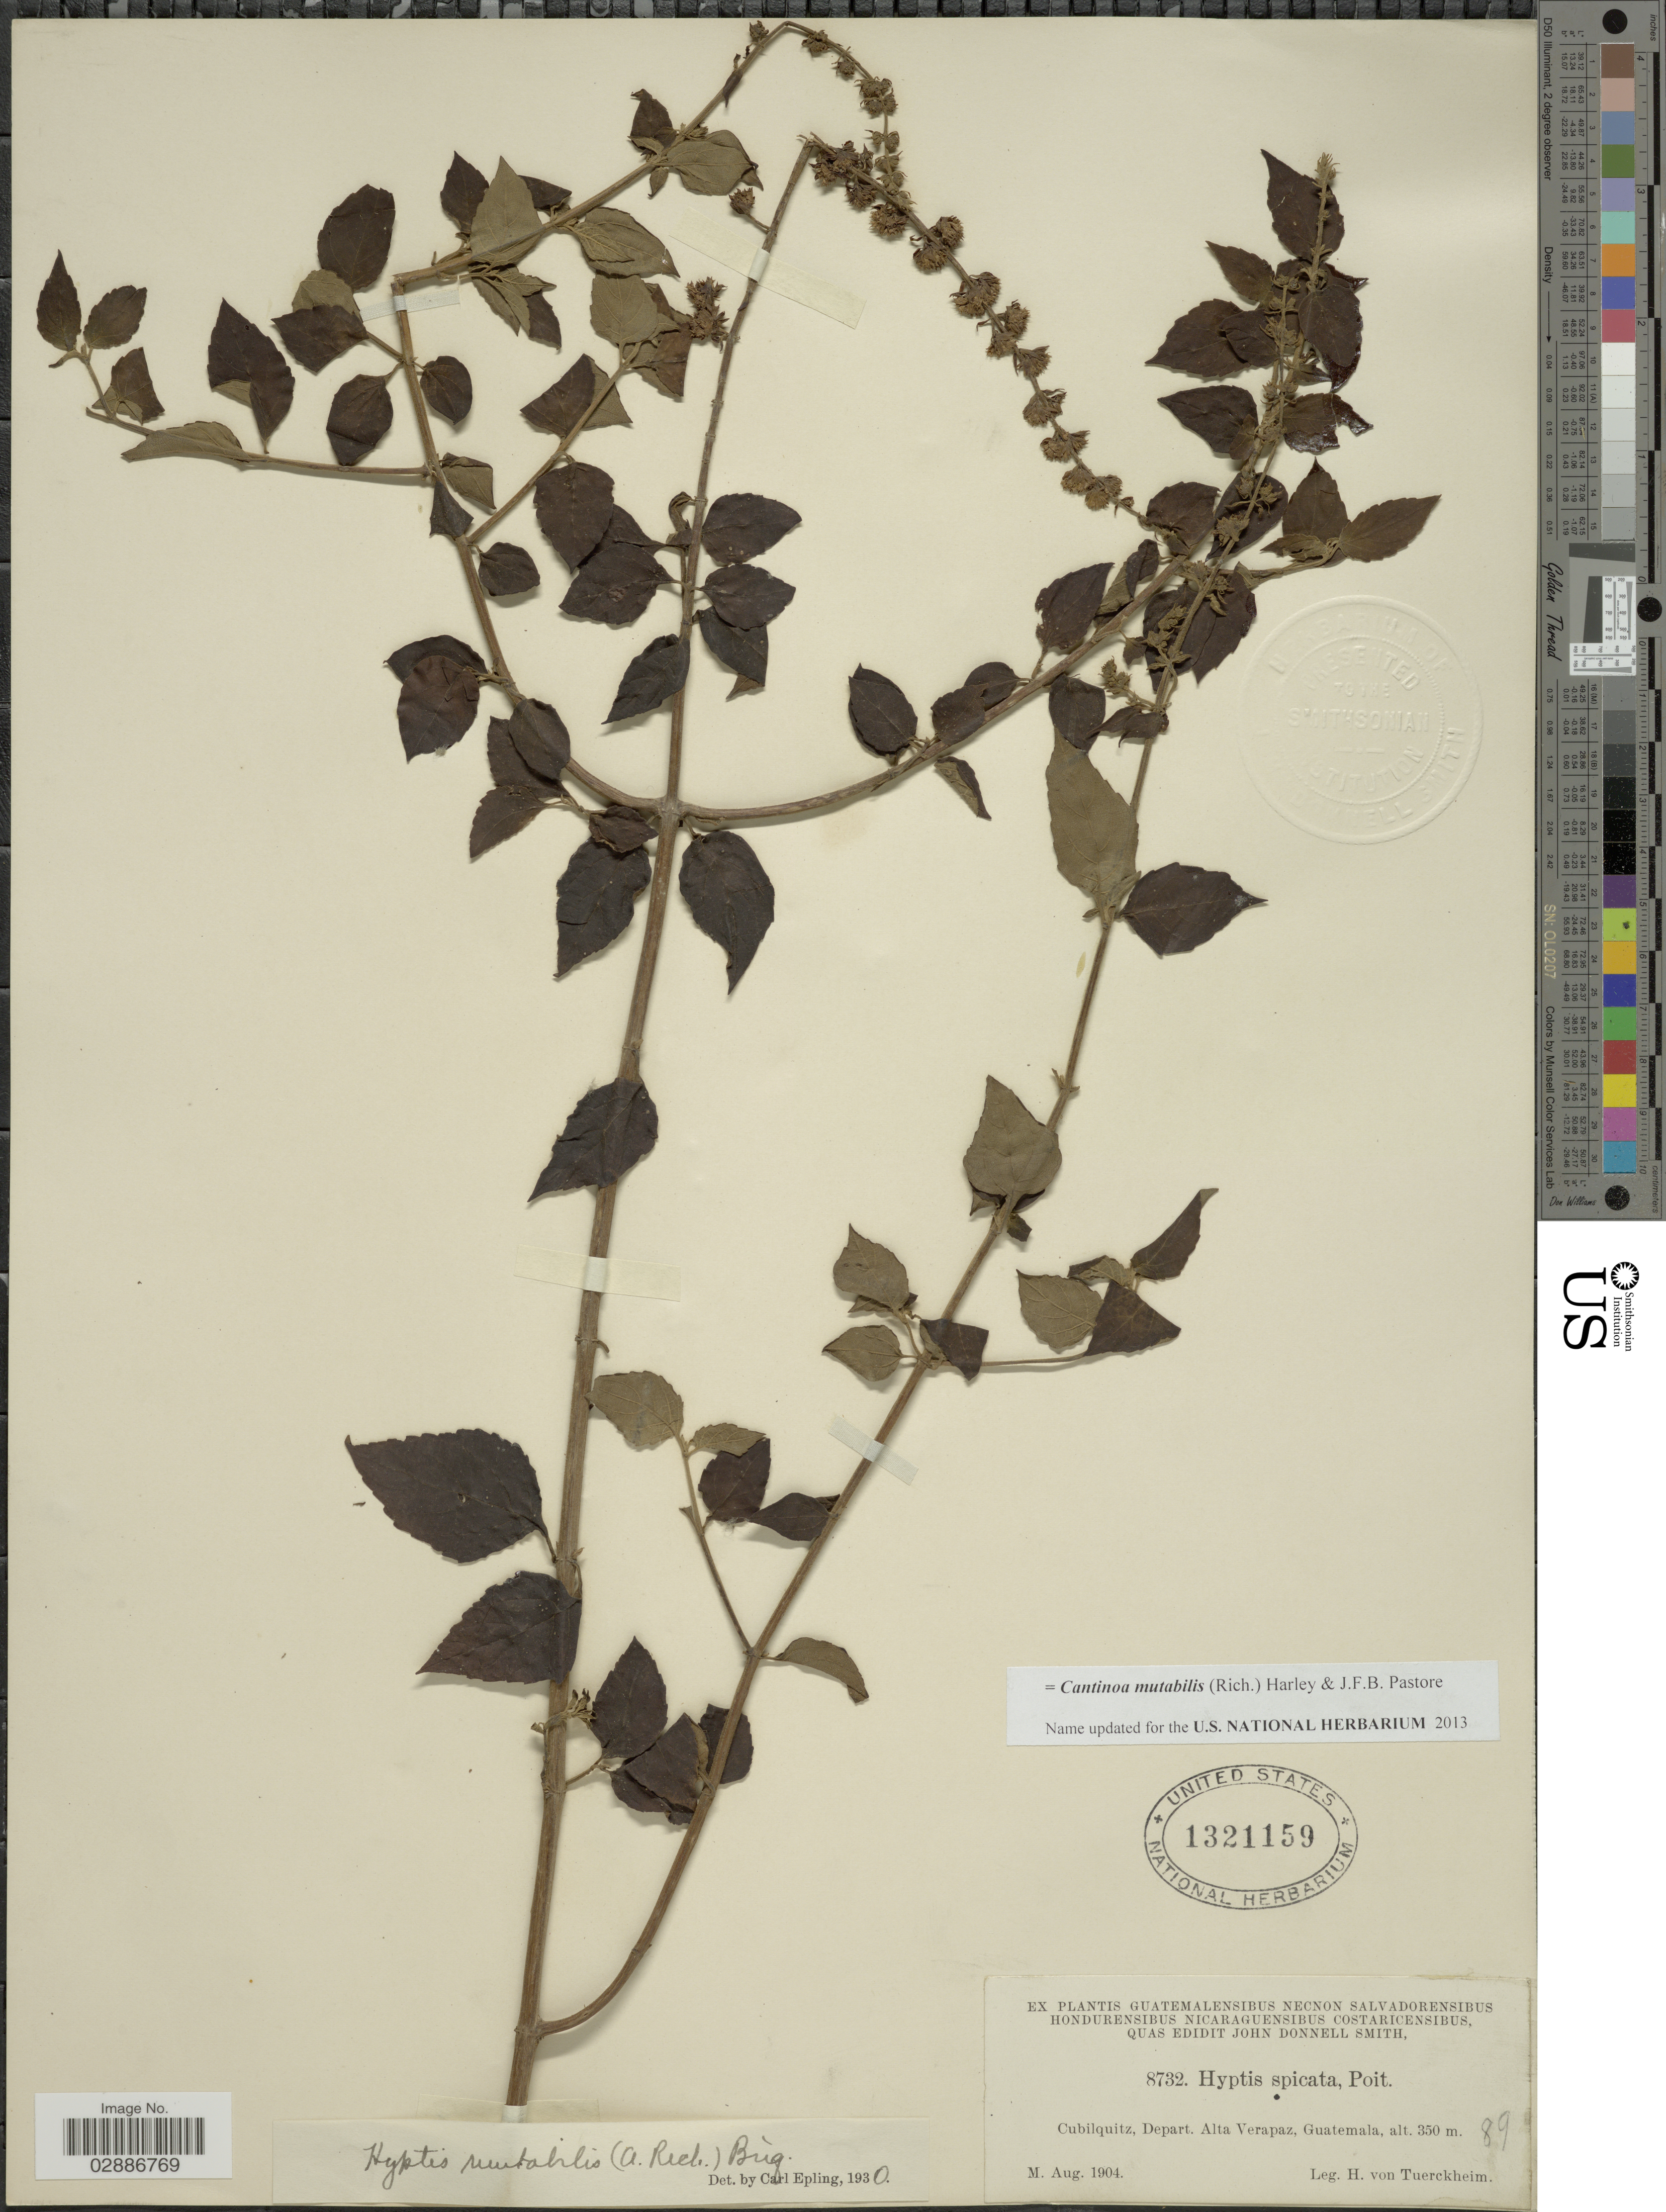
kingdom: Plantae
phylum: Tracheophyta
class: Magnoliopsida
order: Lamiales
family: Lamiaceae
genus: Cantinoa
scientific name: Cantinoa mutabilis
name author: (Rich.) Harley & J.F.B. Pastore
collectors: H. von Türckheim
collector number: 8732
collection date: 1904-08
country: Guatemala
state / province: Alta Verapaz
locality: Cubilquitz, Depart. Alta Verapaz.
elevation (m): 350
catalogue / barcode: US 1321159